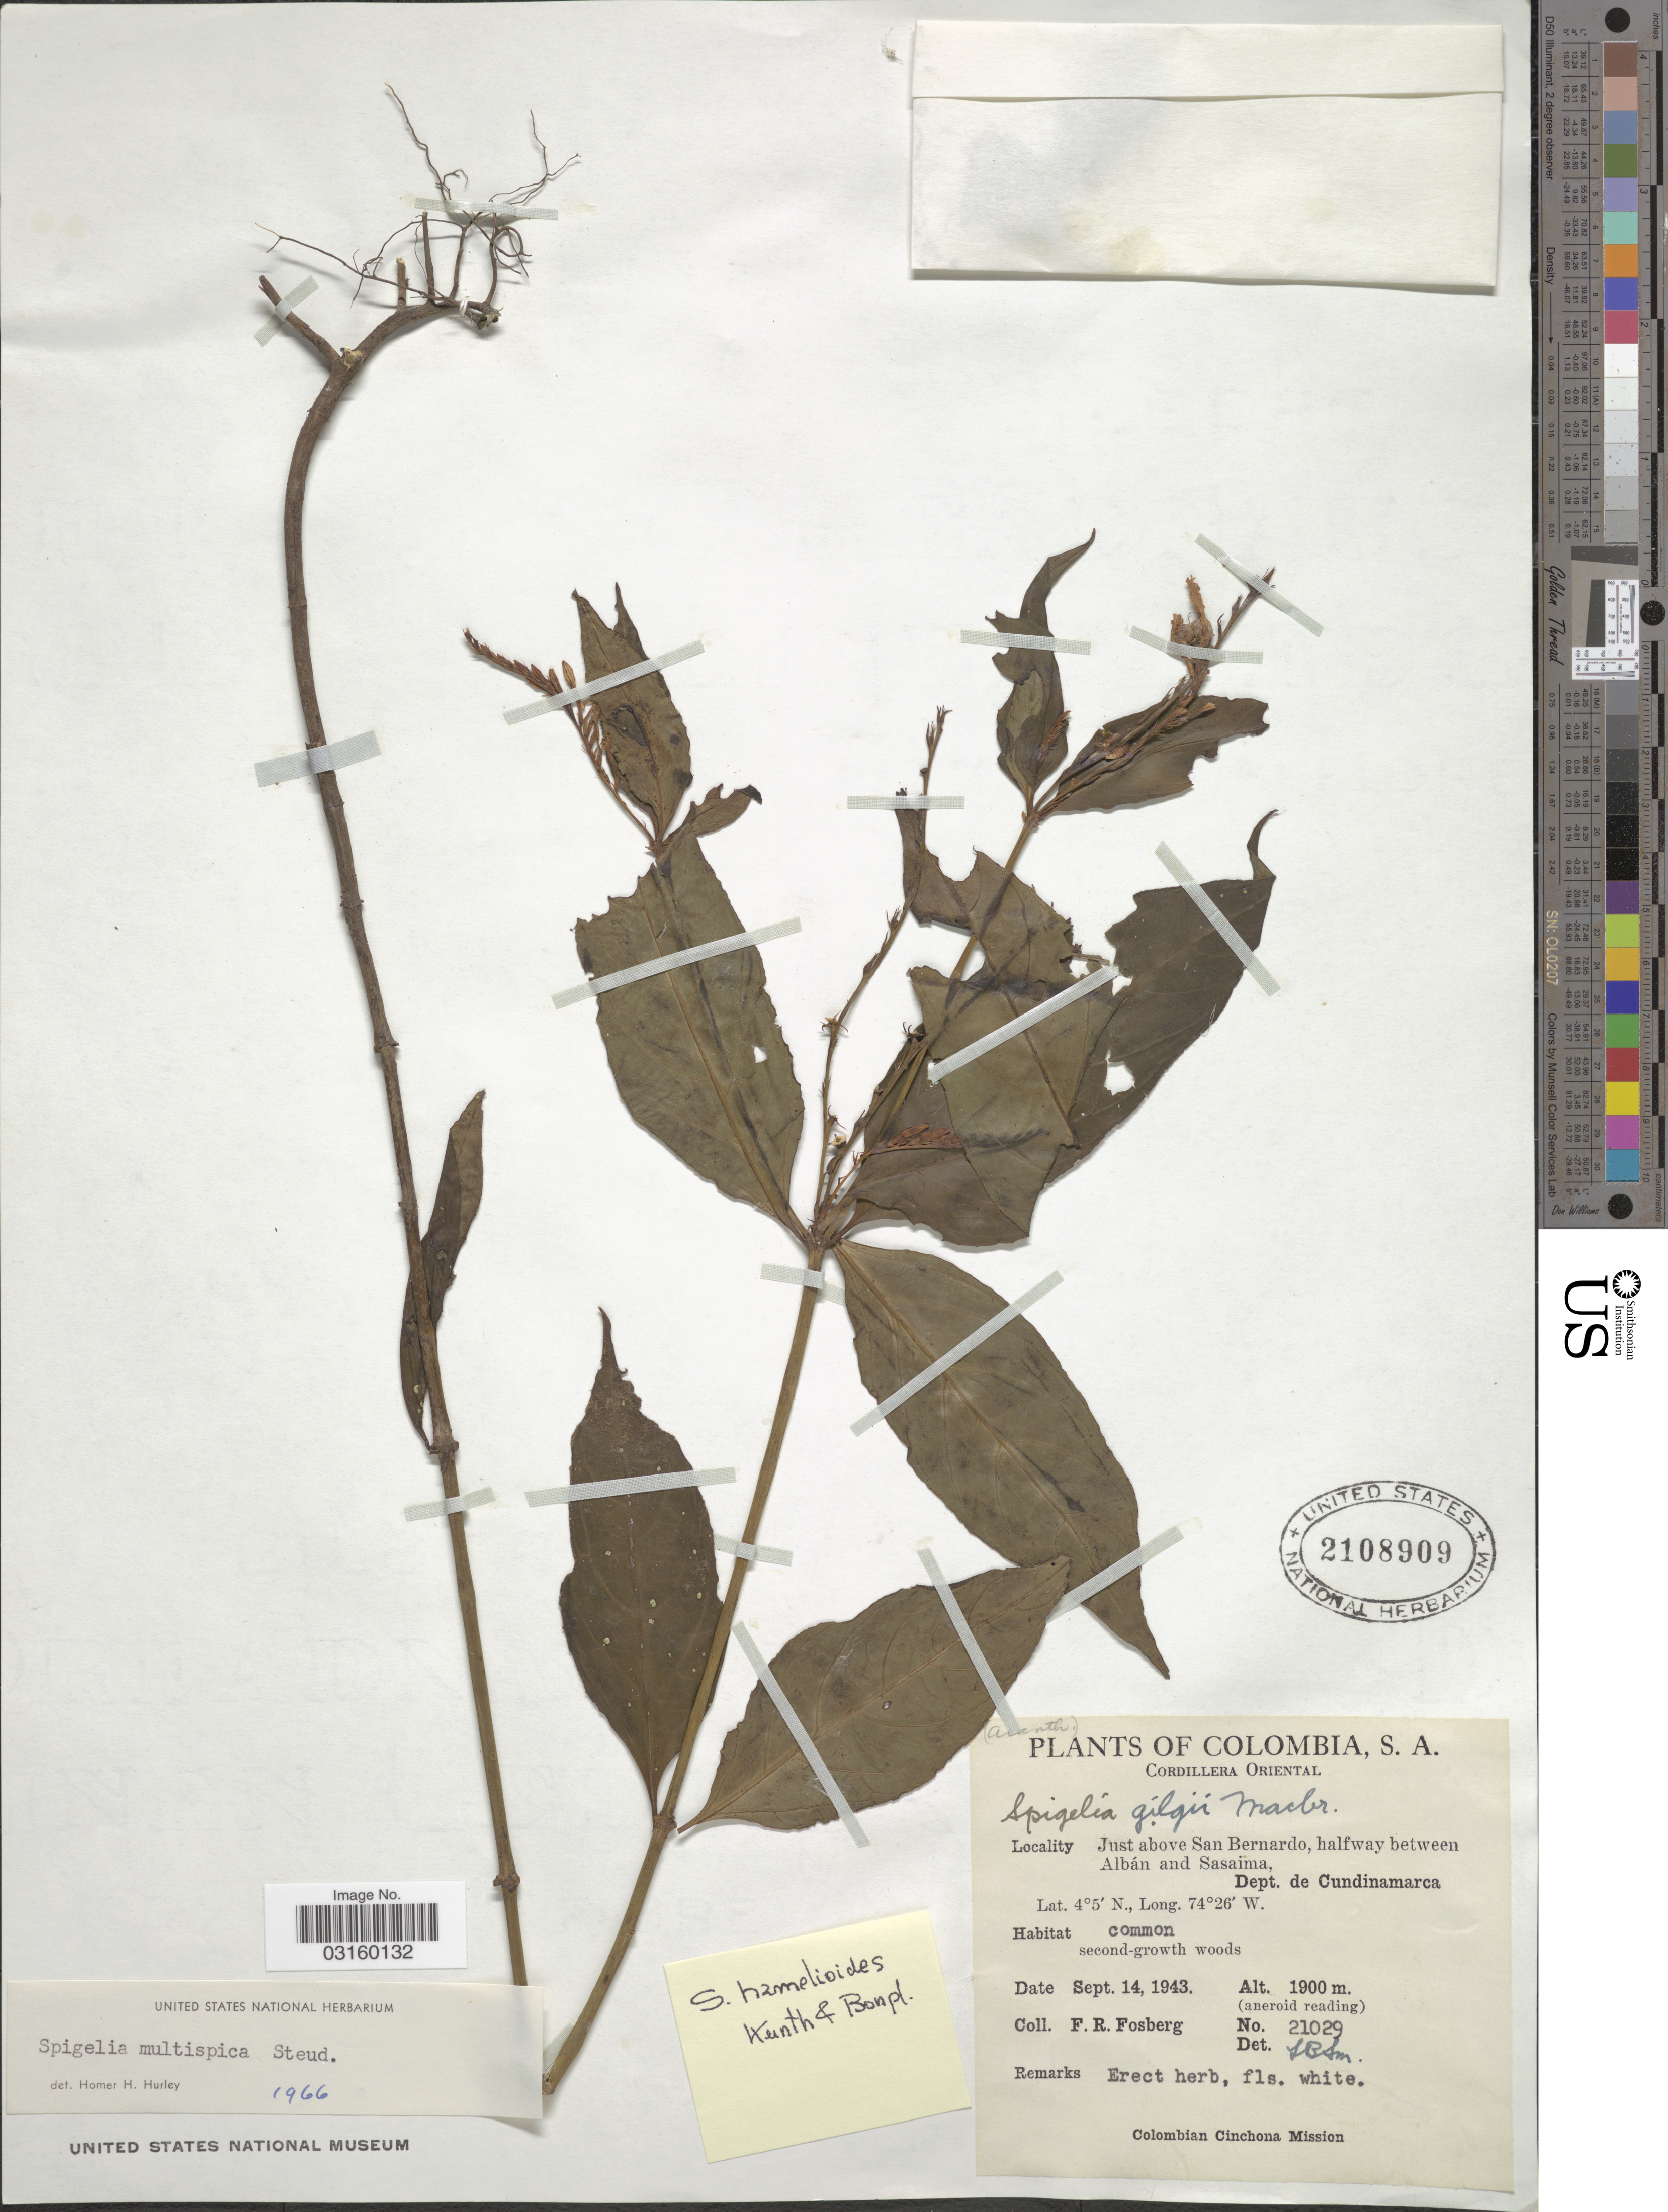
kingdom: Plantae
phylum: Tracheophyta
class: Magnoliopsida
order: Gentianales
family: Loganiaceae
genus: Spigelia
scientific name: Spigelia hamelioides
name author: Kunth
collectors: F. R. Fosberg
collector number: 21029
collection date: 1943-09-14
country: Colombia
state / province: Cundinamarca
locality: Cordillera Oriental, Just above San Bernardo, halfway between Albán and Sasaima. Dept. de Cundinamarca.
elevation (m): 1900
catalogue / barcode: US 2108909